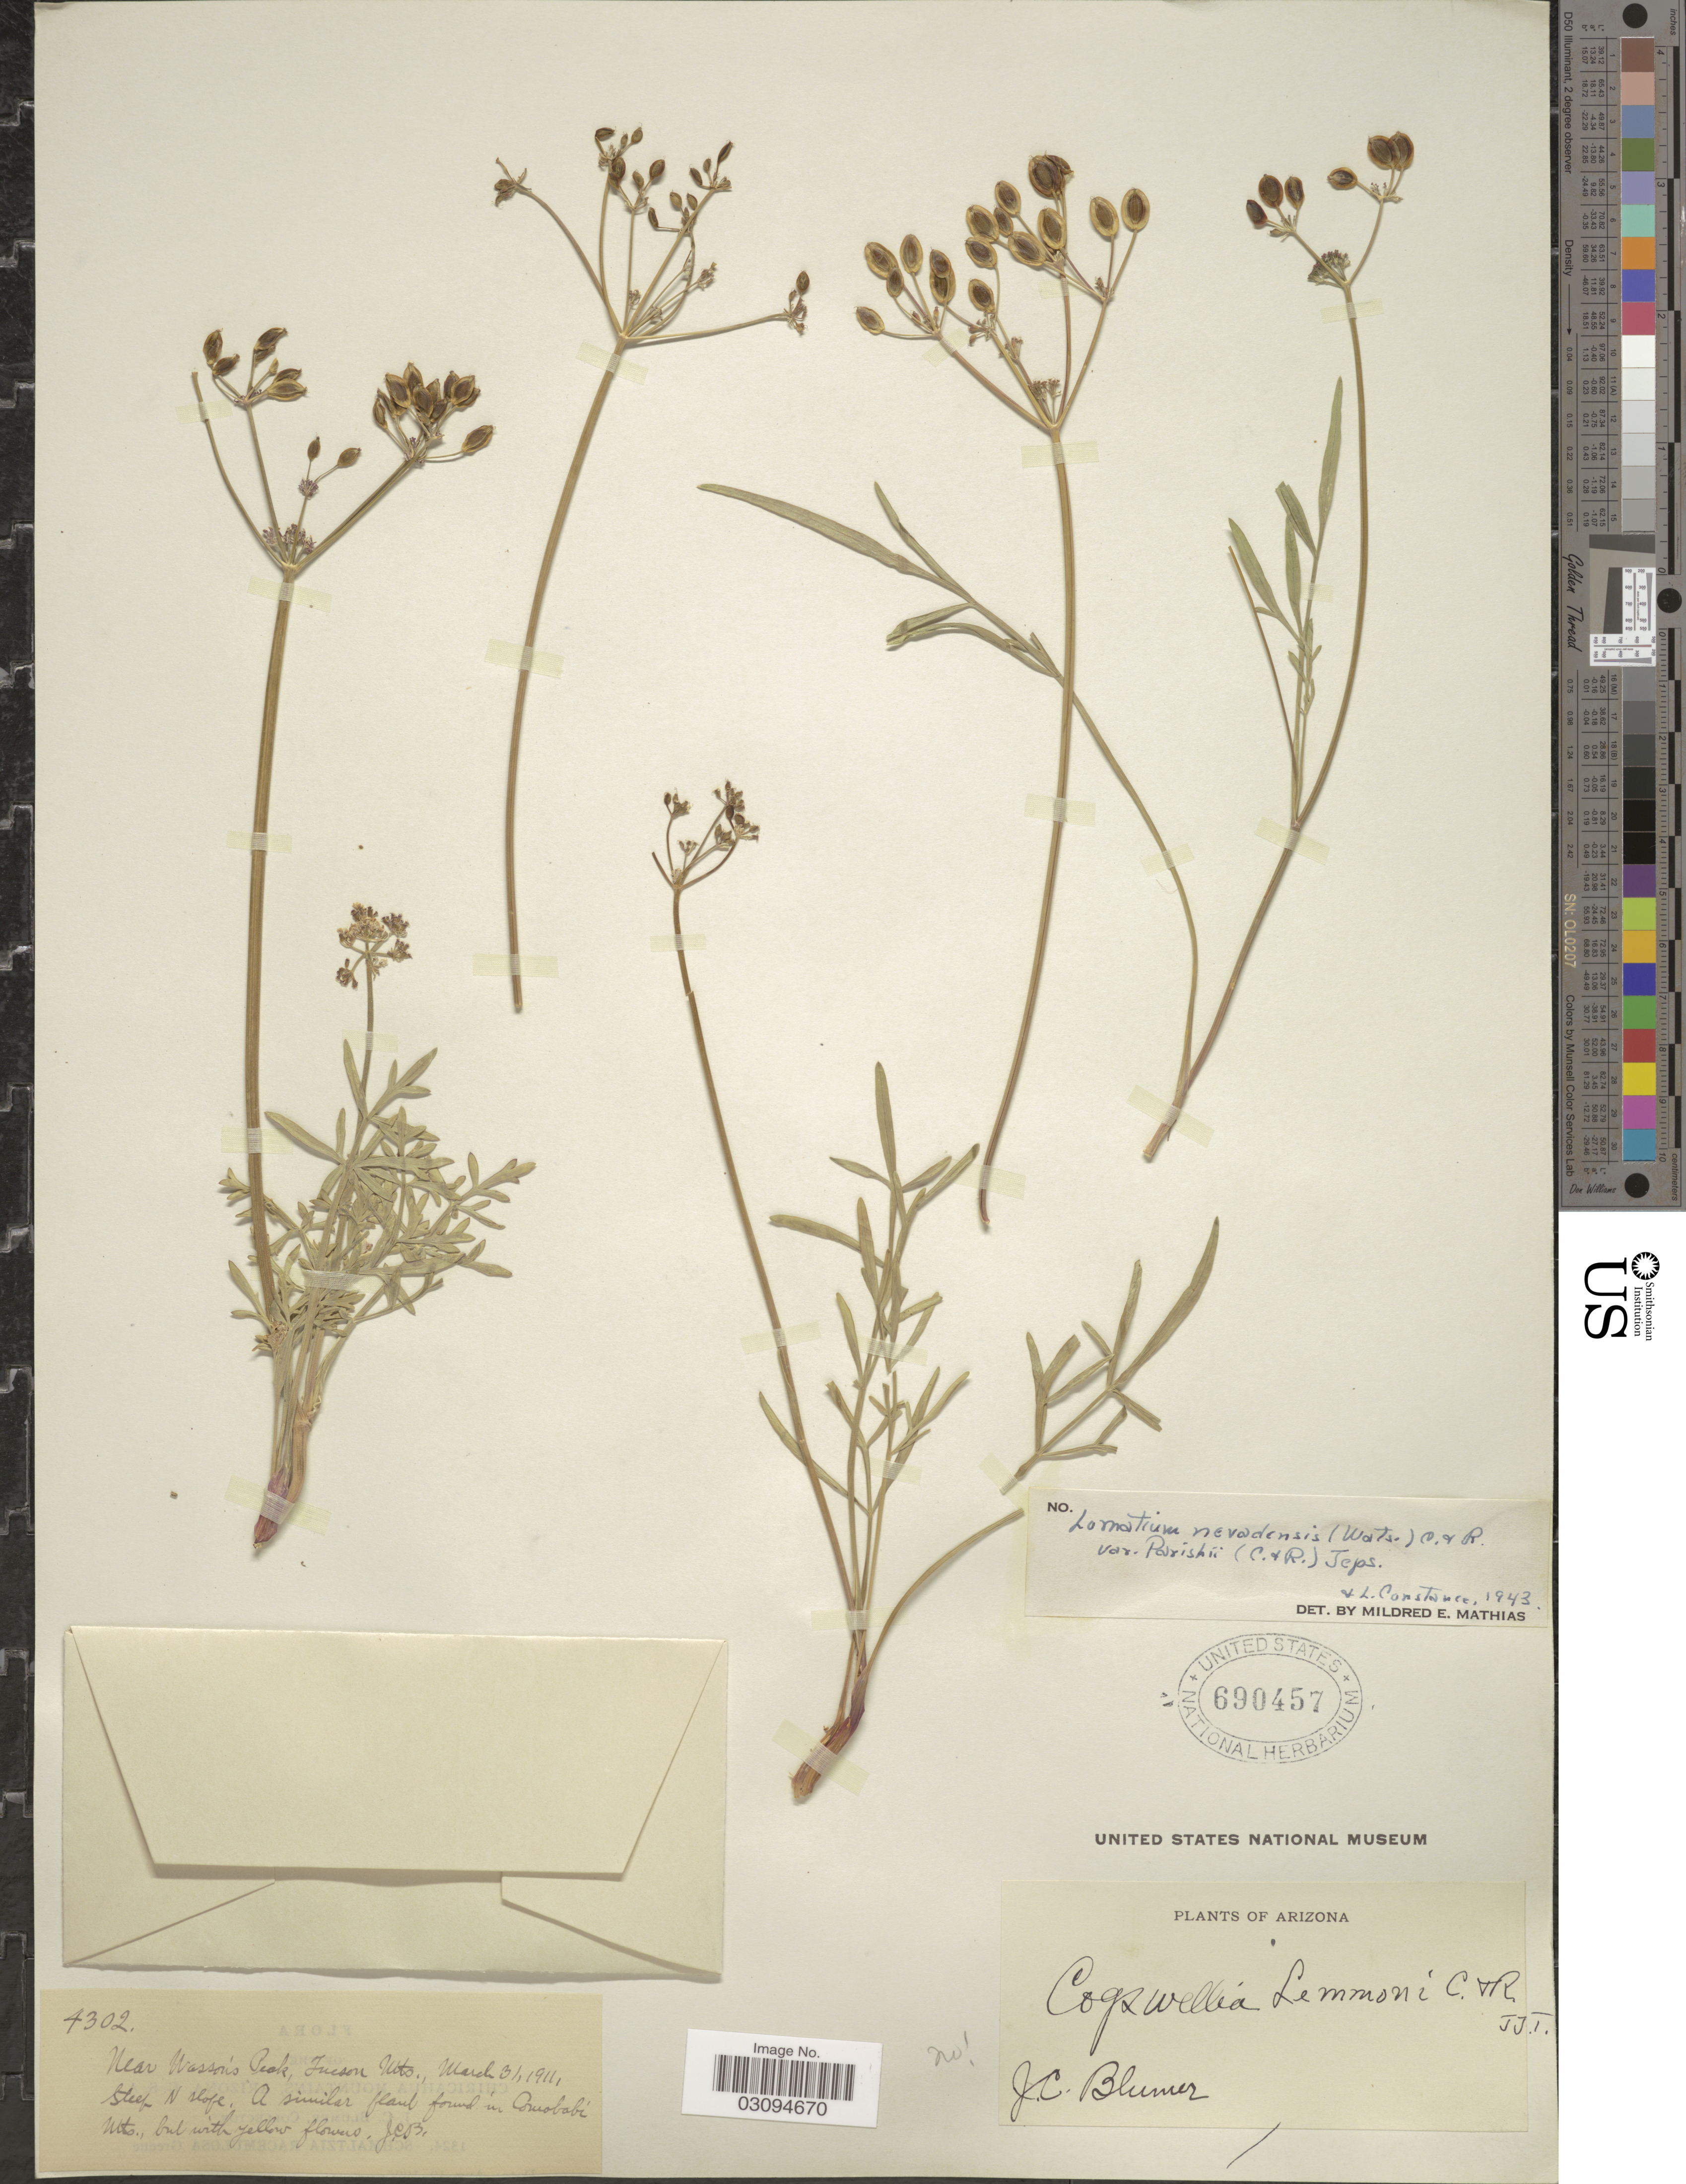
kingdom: Plantae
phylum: Tracheophyta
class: Magnoliopsida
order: Apiales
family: Apiaceae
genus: Lomatium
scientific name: Lomatium nevadense var. parishii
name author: (J.M. Coult. & Rose) Jeps.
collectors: J. C. Blumer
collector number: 4302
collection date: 1911-03-31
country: United States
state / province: Arizona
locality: Near Wasson's peak, Tucson Mts., steep N slope.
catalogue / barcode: US 690457